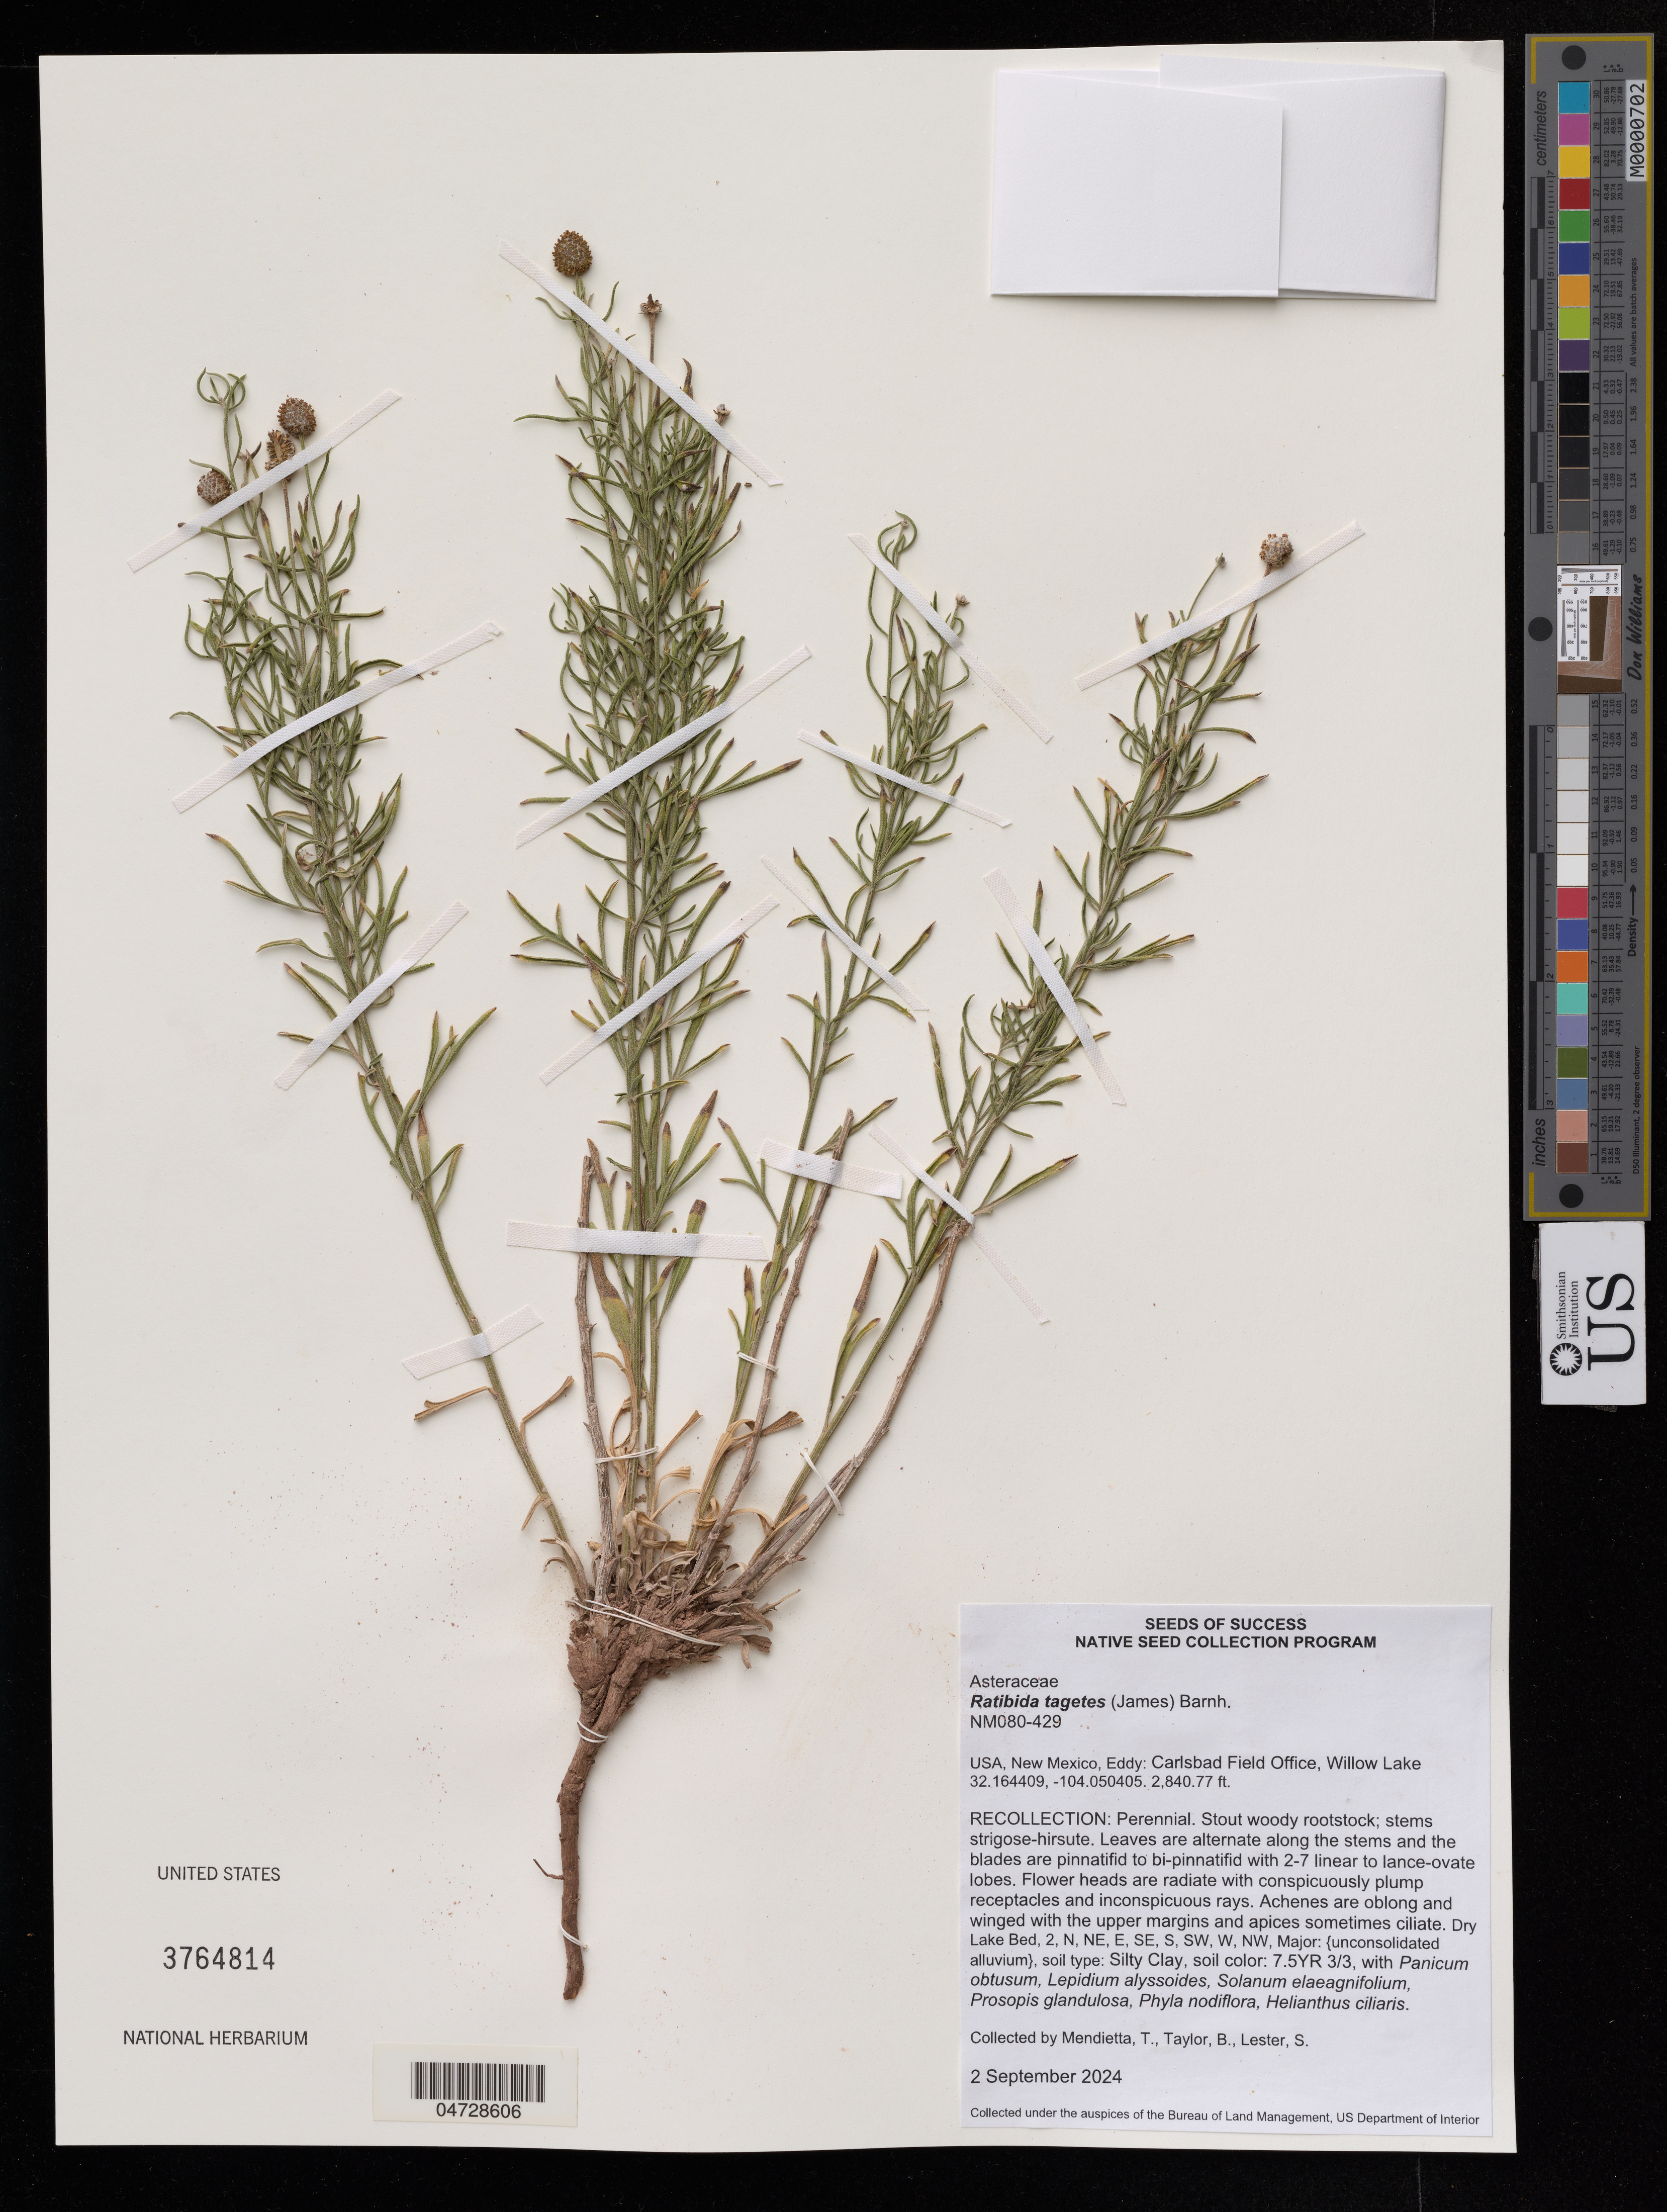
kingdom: Plantae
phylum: Tracheophyta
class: Magnoliopsida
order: Asterales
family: Asteraceae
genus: Ratibida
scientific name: Ratibida tagetes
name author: (James) Barnhart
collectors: T. Mendietta & B. Taylor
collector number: NM080-429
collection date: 2024-09-02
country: United States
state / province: New Mexico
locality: Eddy: Carlsbad Field Office, Willow Lake.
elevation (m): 865.87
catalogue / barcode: US 3764814